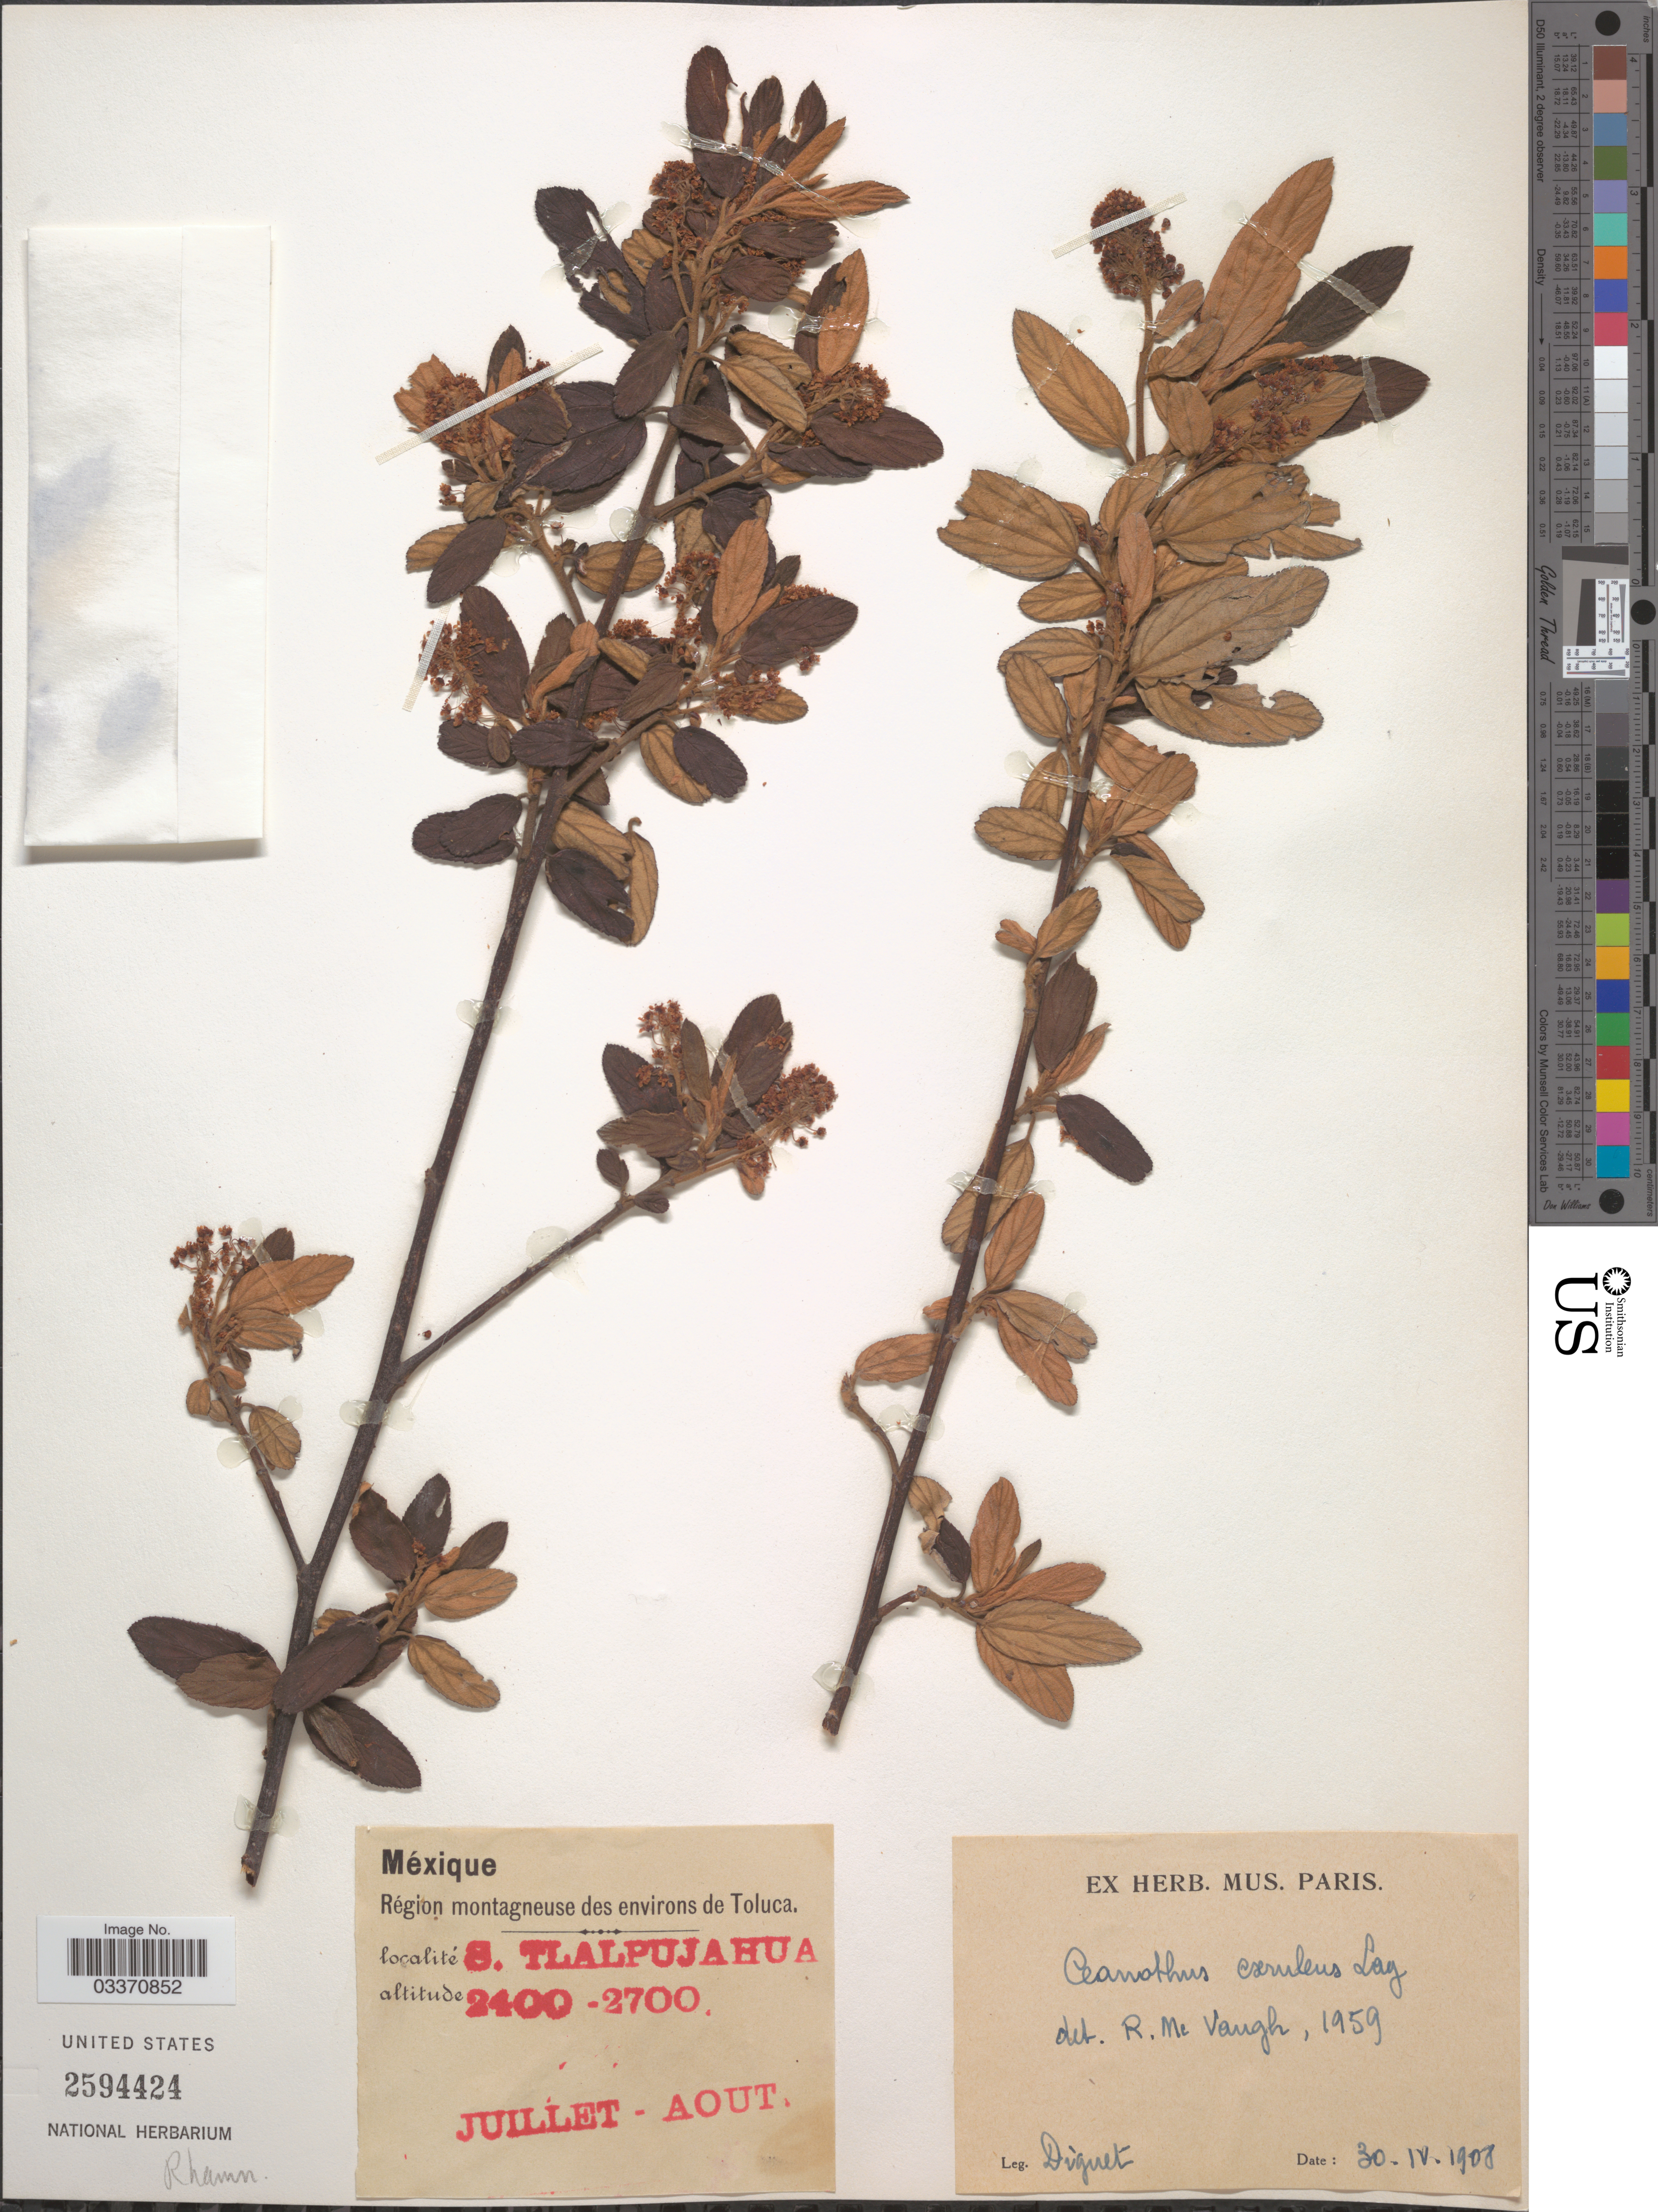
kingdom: Plantae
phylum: Tracheophyta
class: Magnoliopsida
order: Rosales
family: Rhamnaceae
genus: Ceanothus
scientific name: Ceanothus caeruleus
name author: Lag.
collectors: -. Diguet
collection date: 1908-04-30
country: Mexico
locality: Région montagneuse des environs de Toluca. S. Tlalpujahua.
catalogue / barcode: US 2594424